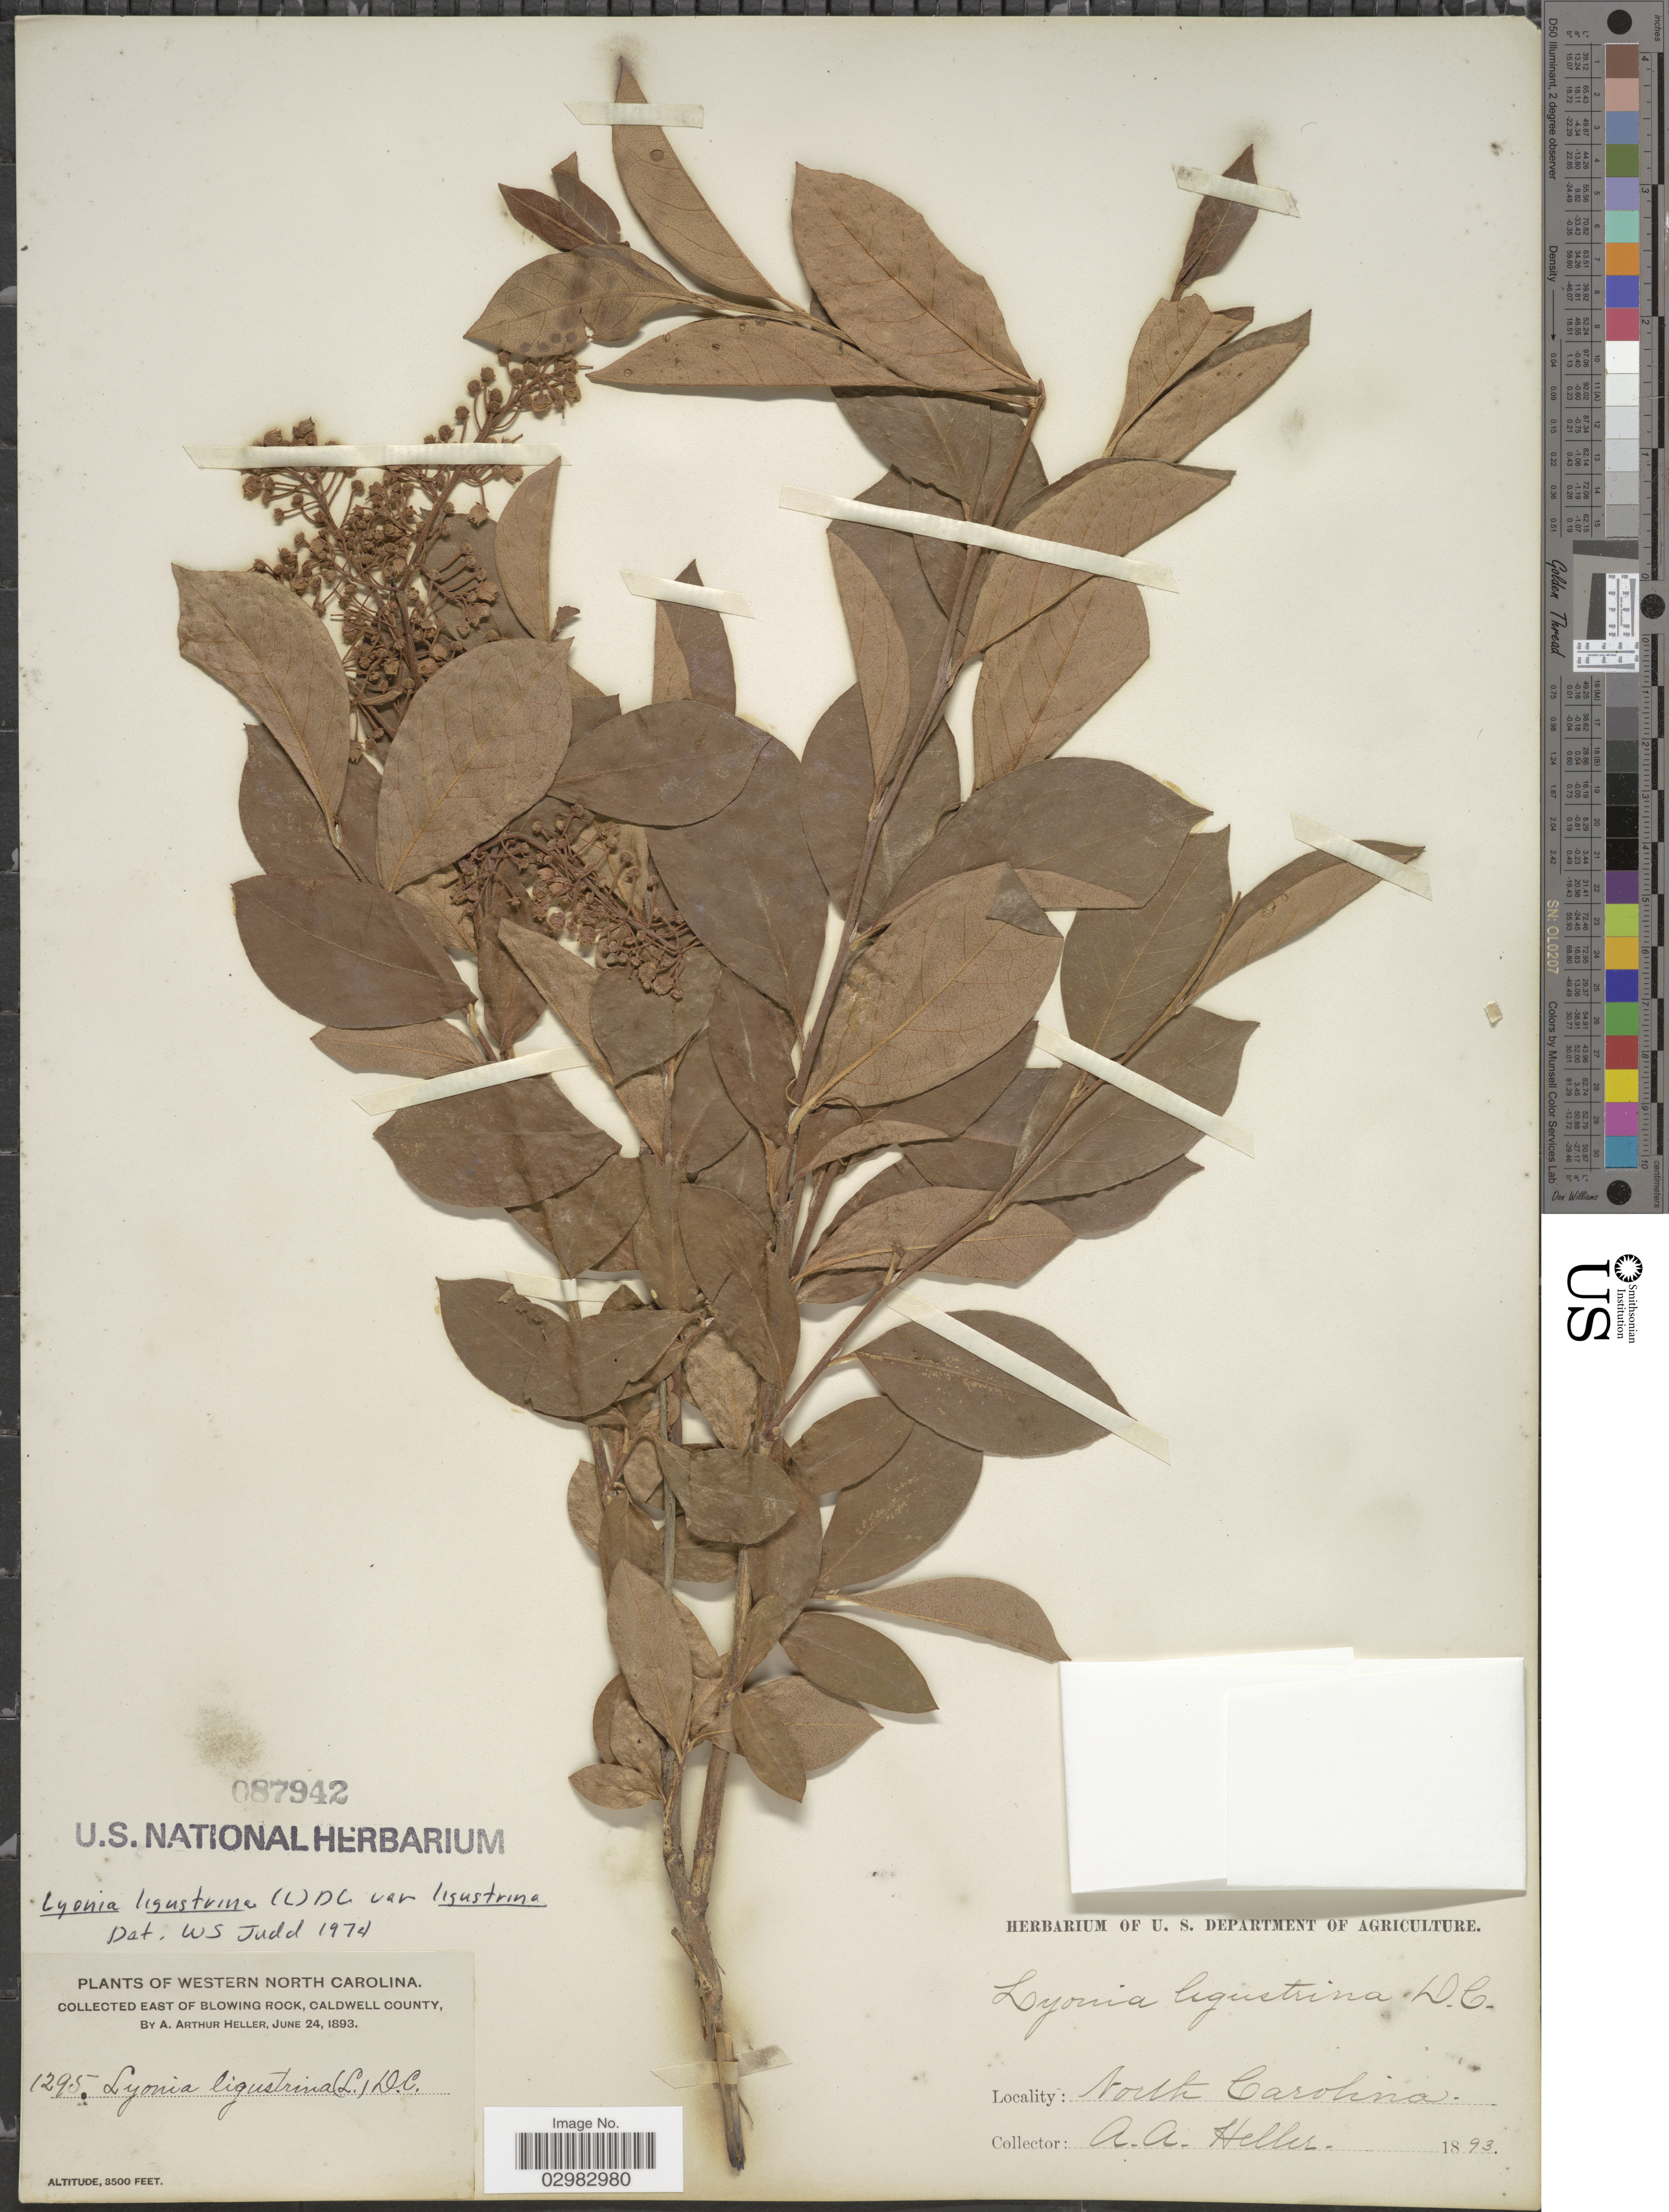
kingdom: Plantae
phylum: Tracheophyta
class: Magnoliopsida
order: Ericales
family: Ericaceae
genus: Lyonia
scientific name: Lyonia ligustrina var. ligustrina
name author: (L.) DC.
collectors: A. A. Heller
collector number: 1295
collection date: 1893-06-24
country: United States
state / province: North Carolina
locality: Western North Carolina, east of Blowing Rock, Caldwell County.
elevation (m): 1067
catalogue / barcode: US 87942